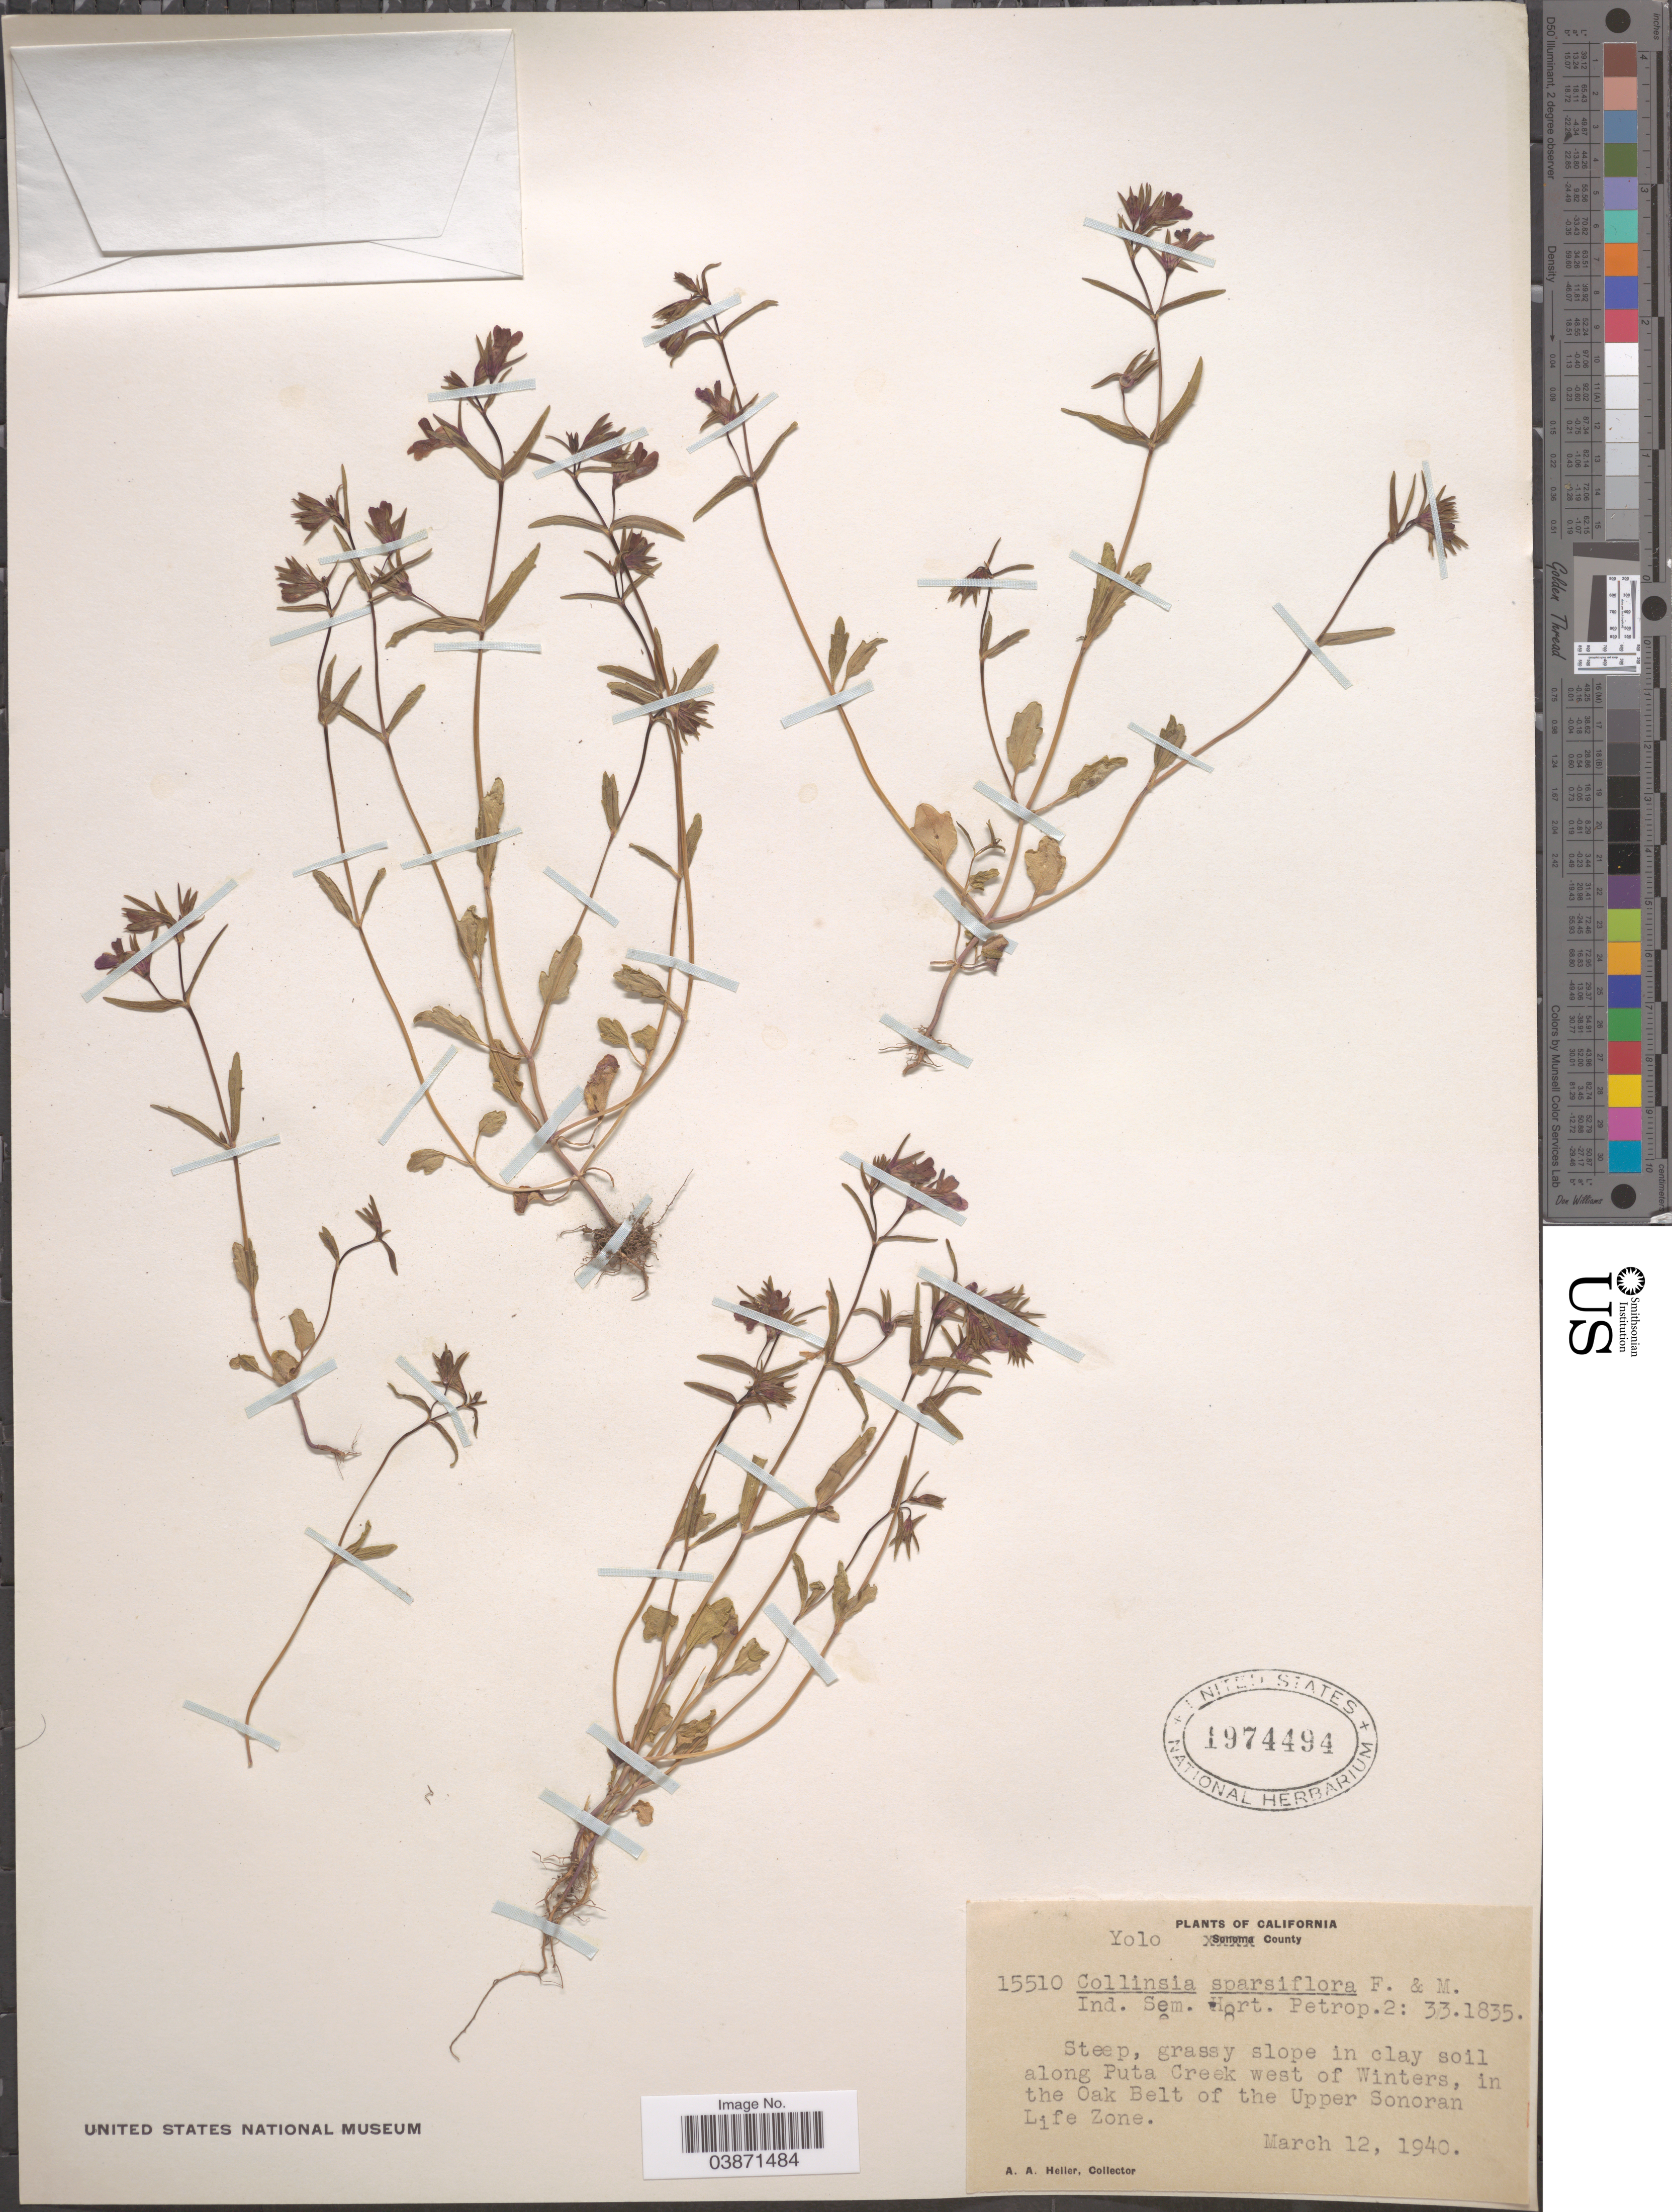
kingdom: Plantae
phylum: Tracheophyta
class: Magnoliopsida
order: Lamiales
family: Plantaginaceae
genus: Collinsia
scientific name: Collinsia sparsiflora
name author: Fisch. & C.A. Mey.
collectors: A. A. Heller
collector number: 15510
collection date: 1940-03-12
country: United States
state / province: California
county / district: Yolo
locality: Yolo County. Along Puta Creek west of Winters, in the Oak Belt of the Upper Sonoran Life Zone.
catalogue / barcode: US 1974494